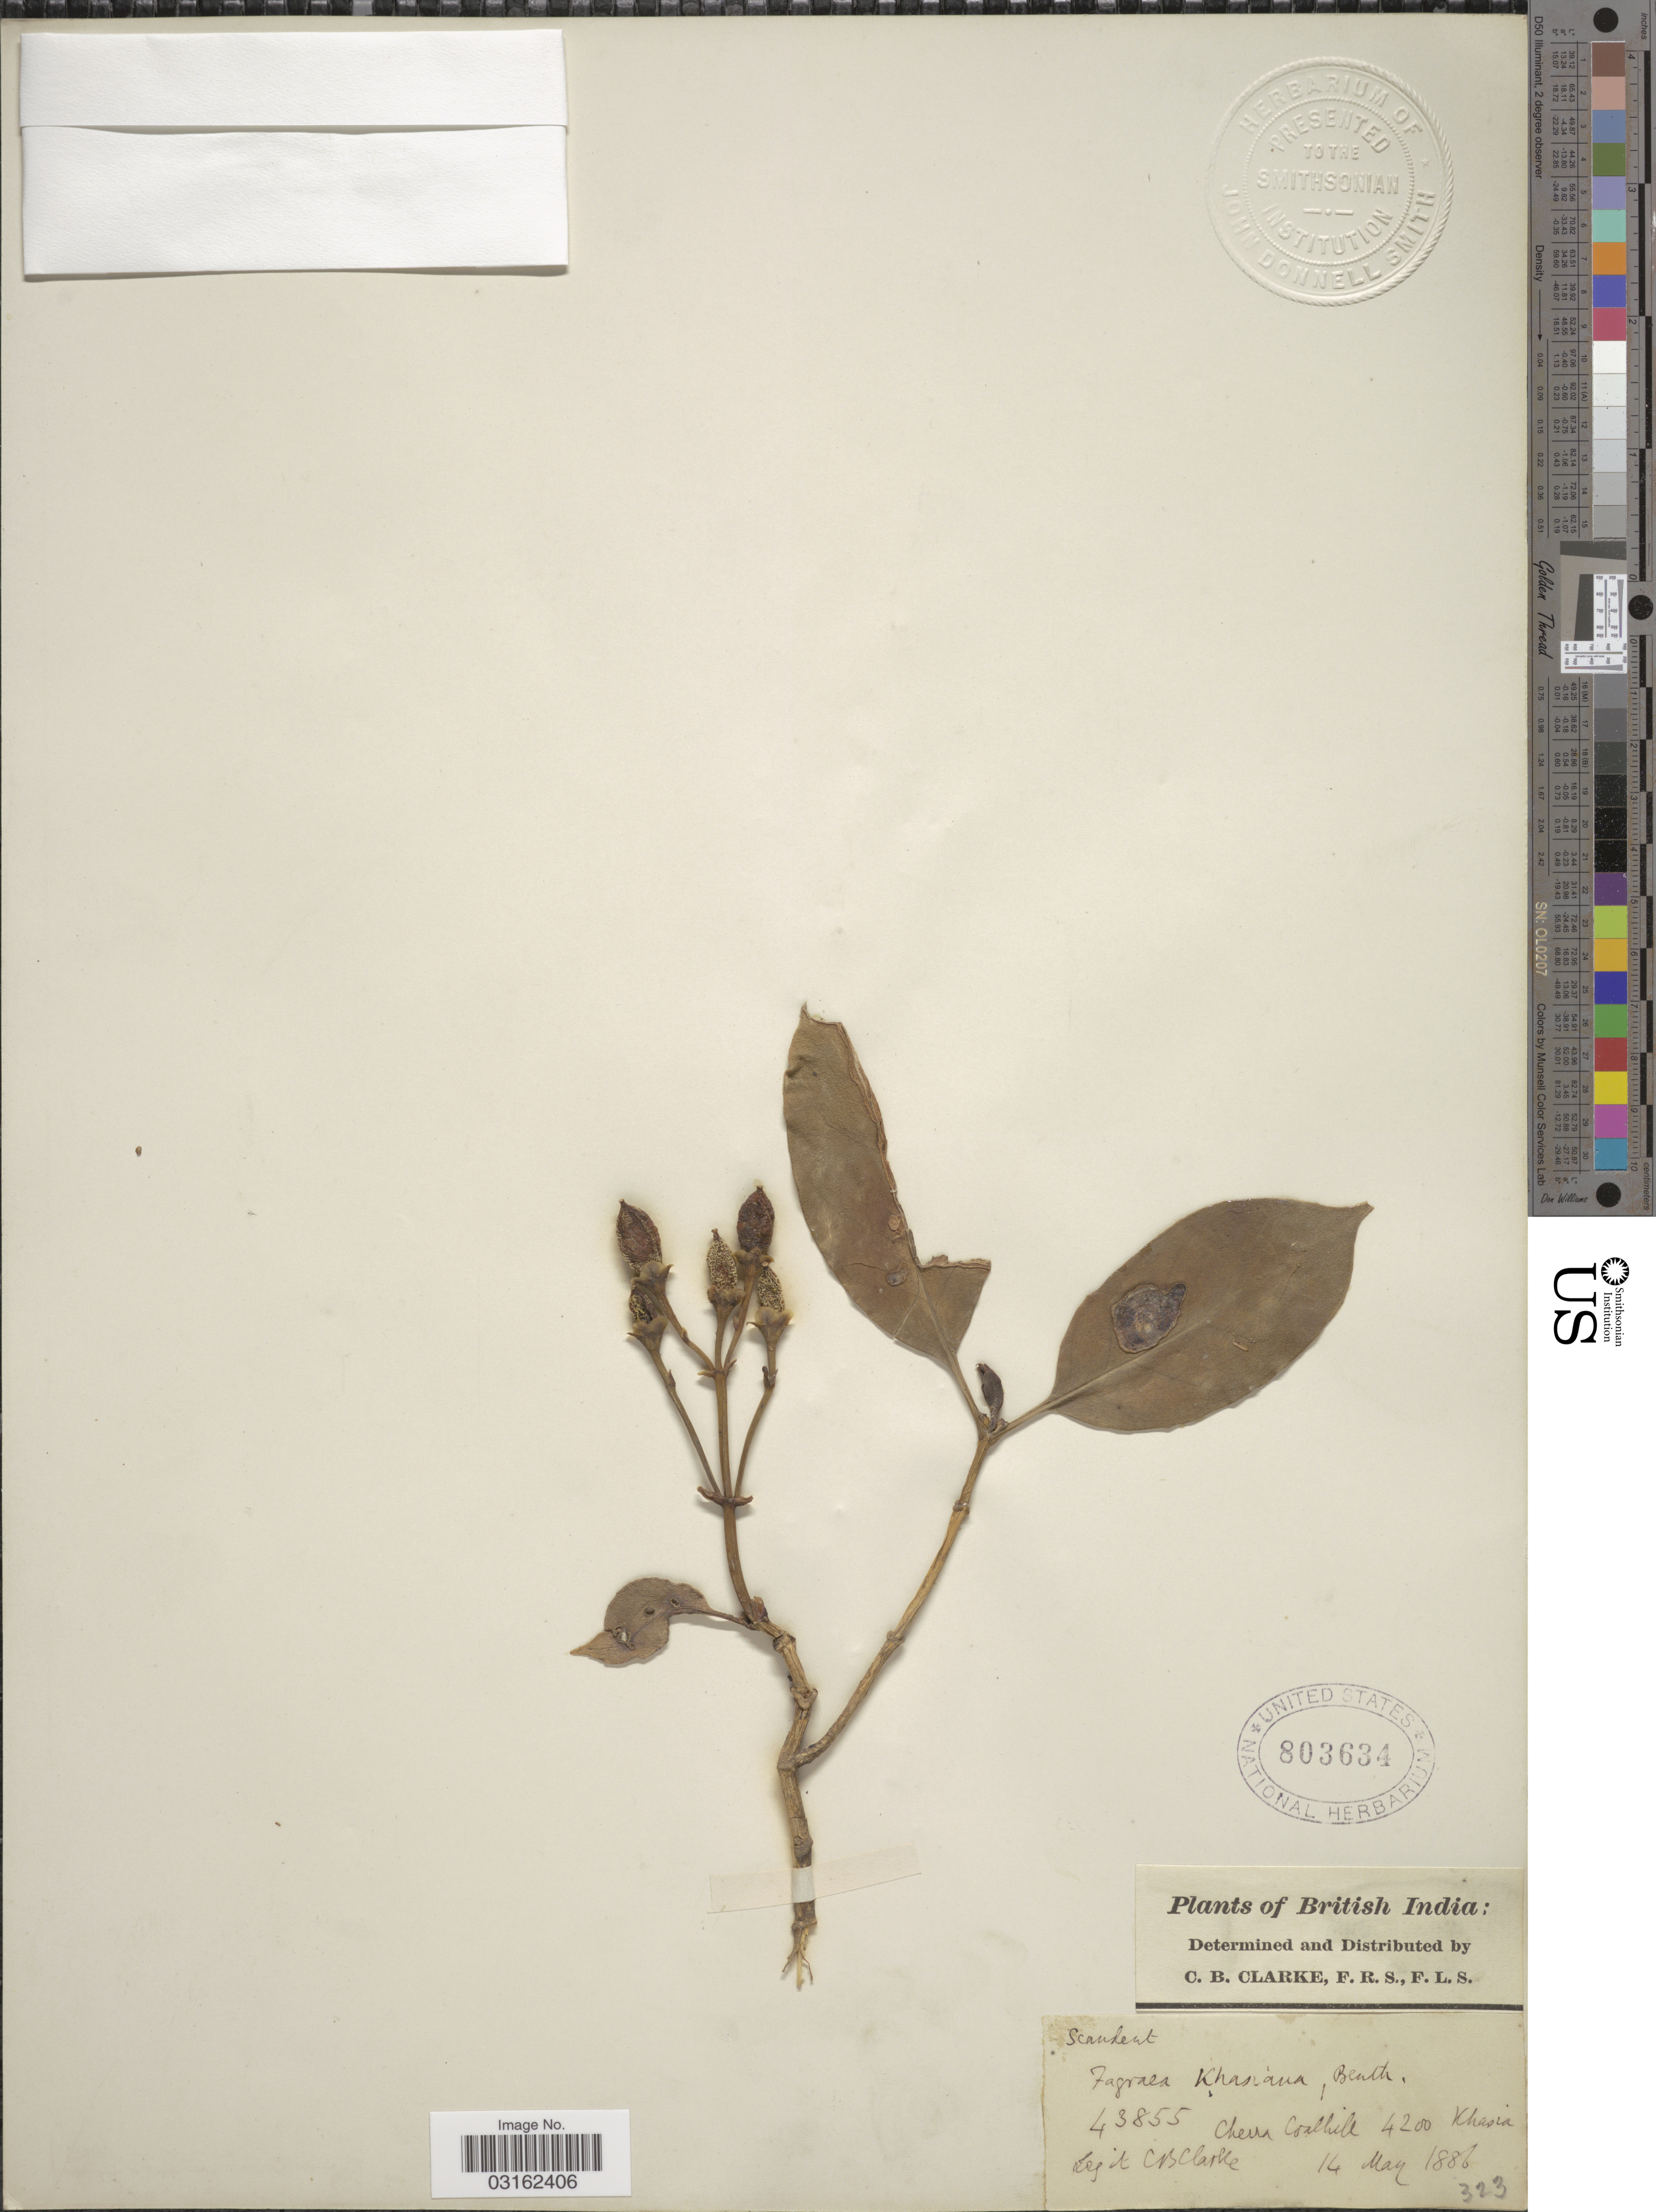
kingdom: Plantae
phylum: Tracheophyta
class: Magnoliopsida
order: Gentianales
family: Gentianaceae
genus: Fagraea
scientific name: Fagraea khasiana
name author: Benth.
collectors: C. B. Clarke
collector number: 43855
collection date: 1886-05-14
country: India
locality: British India, Cherra Coalhill, Khasia.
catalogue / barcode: US 803634